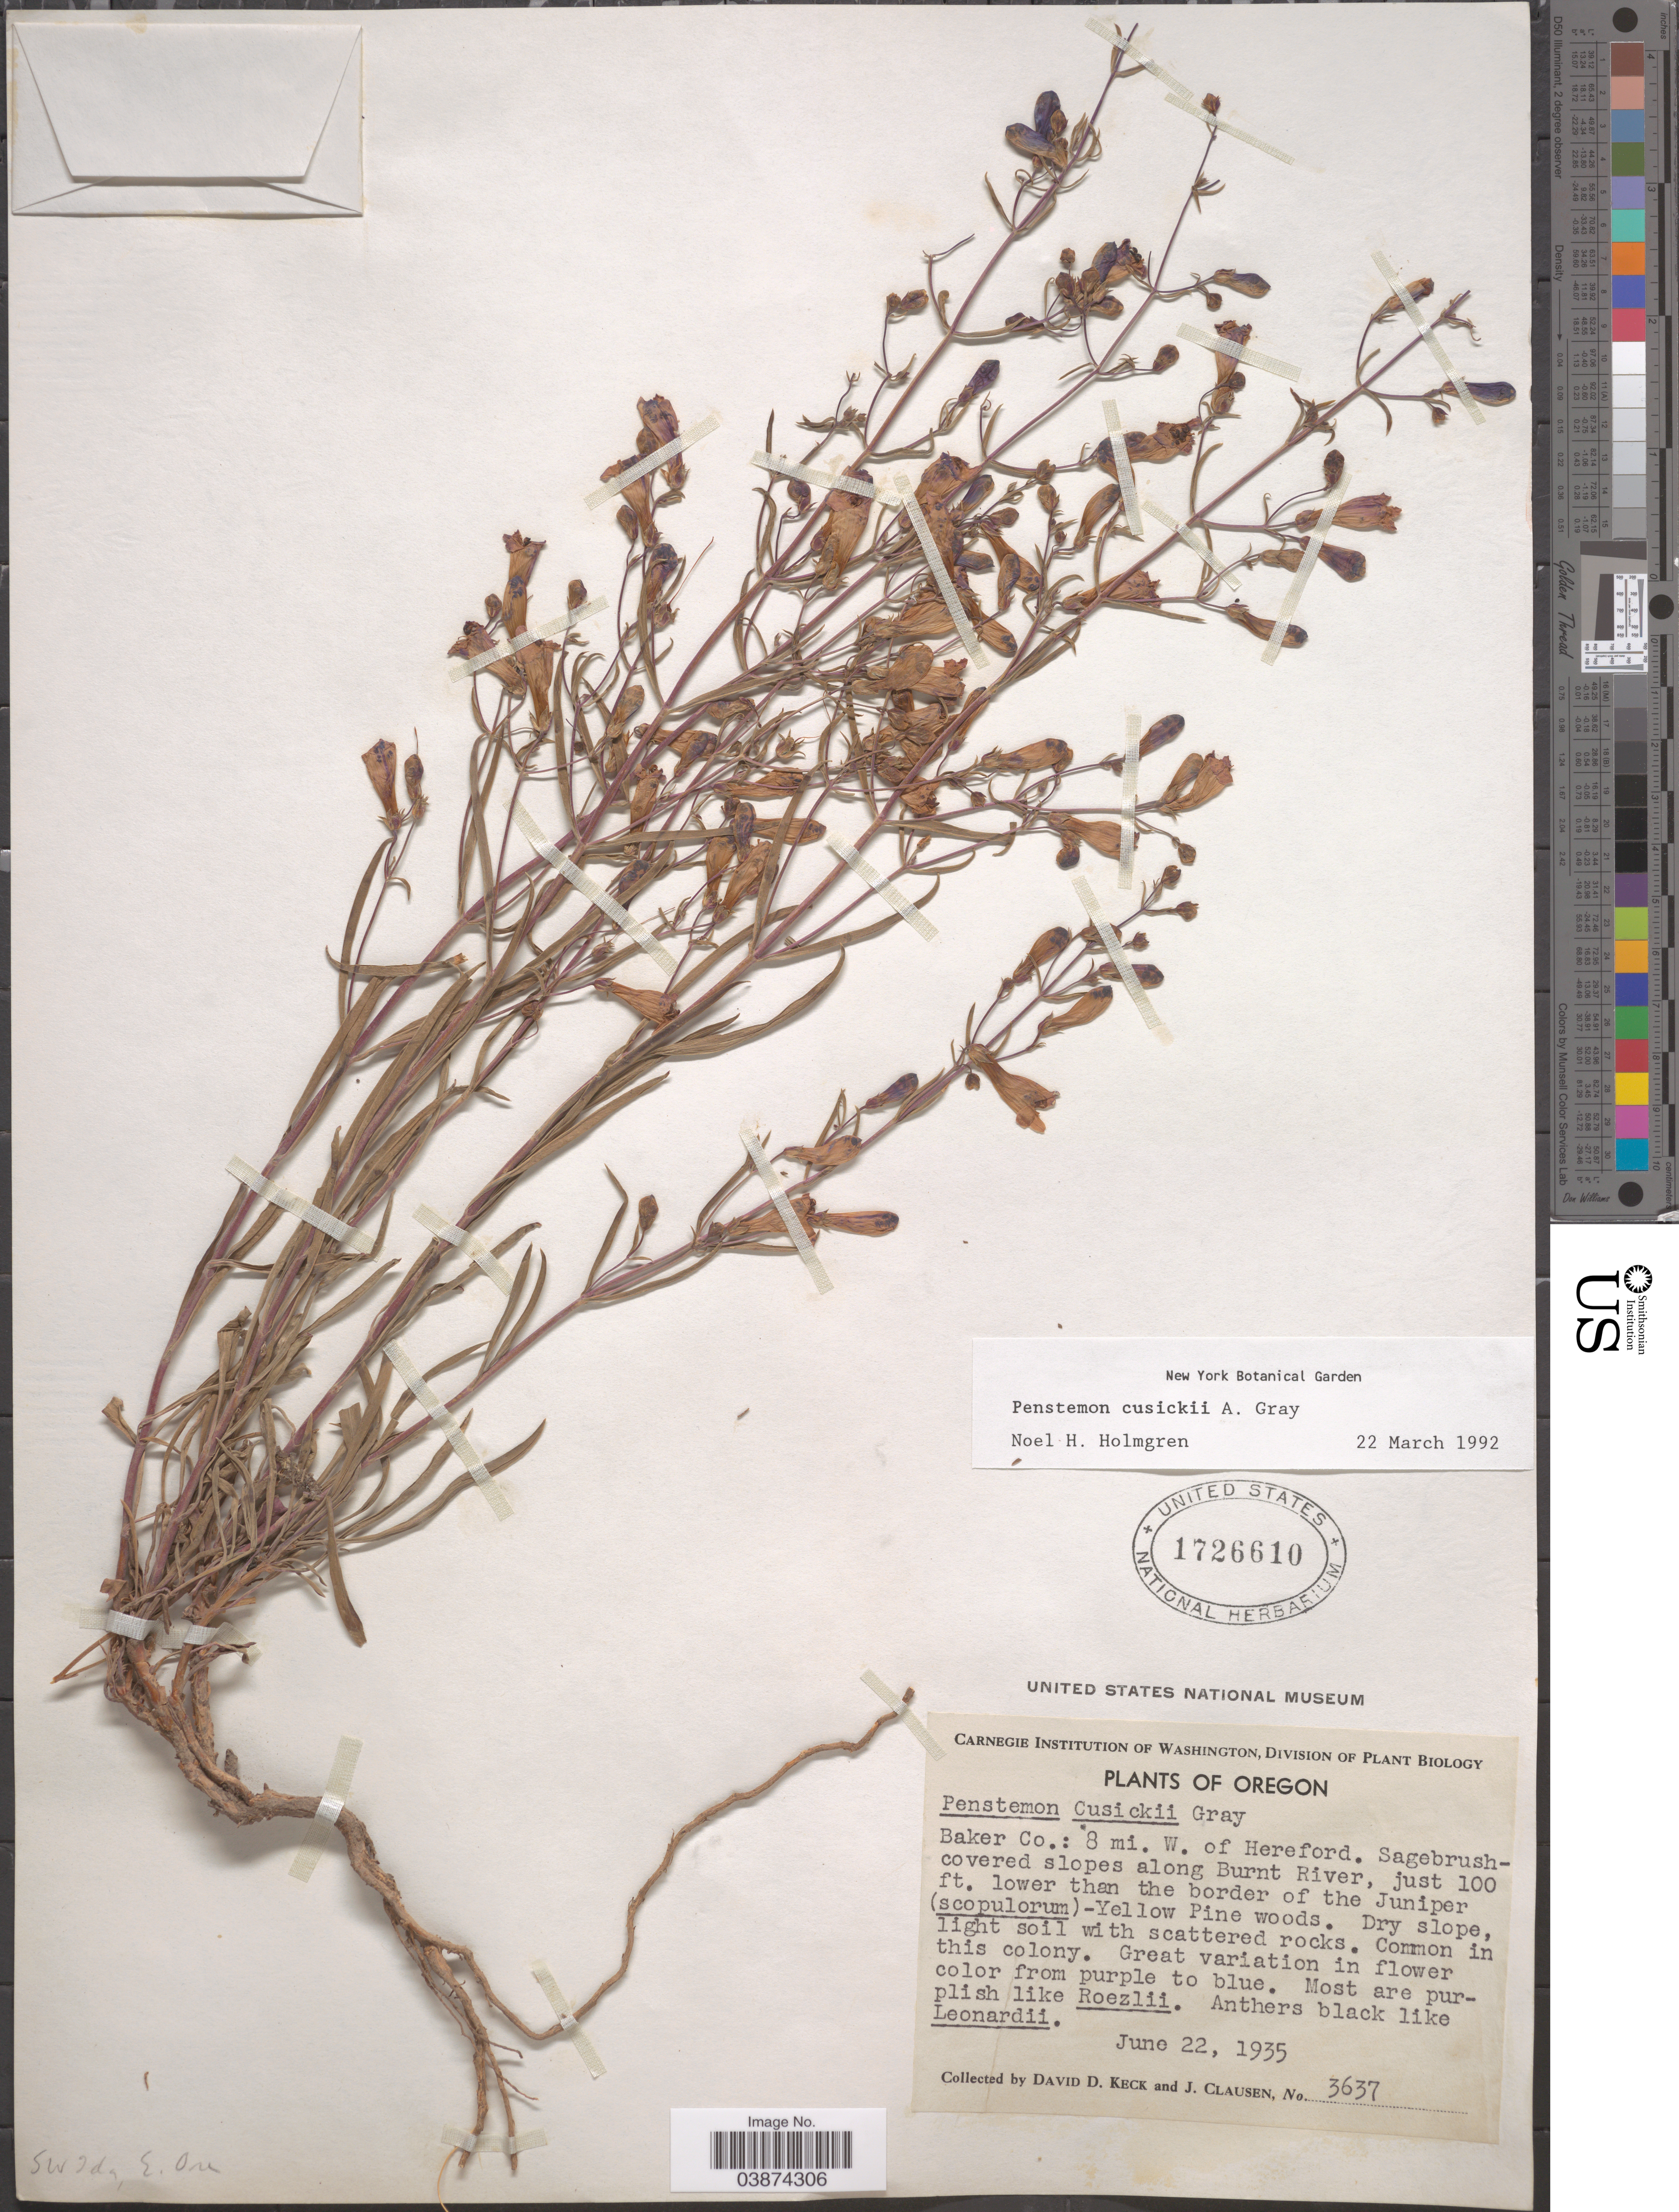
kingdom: Plantae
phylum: Tracheophyta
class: Magnoliopsida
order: Lamiales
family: Plantaginaceae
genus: Penstemon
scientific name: Penstemon cusickii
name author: A. Gray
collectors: D. D. Keck & J. Clausen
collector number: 3637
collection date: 1935-06-22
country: United States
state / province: Oregon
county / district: Baker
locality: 8 mi. W. of Hereford. Sagebrush-covered slopes along Burnt River.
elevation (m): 30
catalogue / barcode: US 1726610